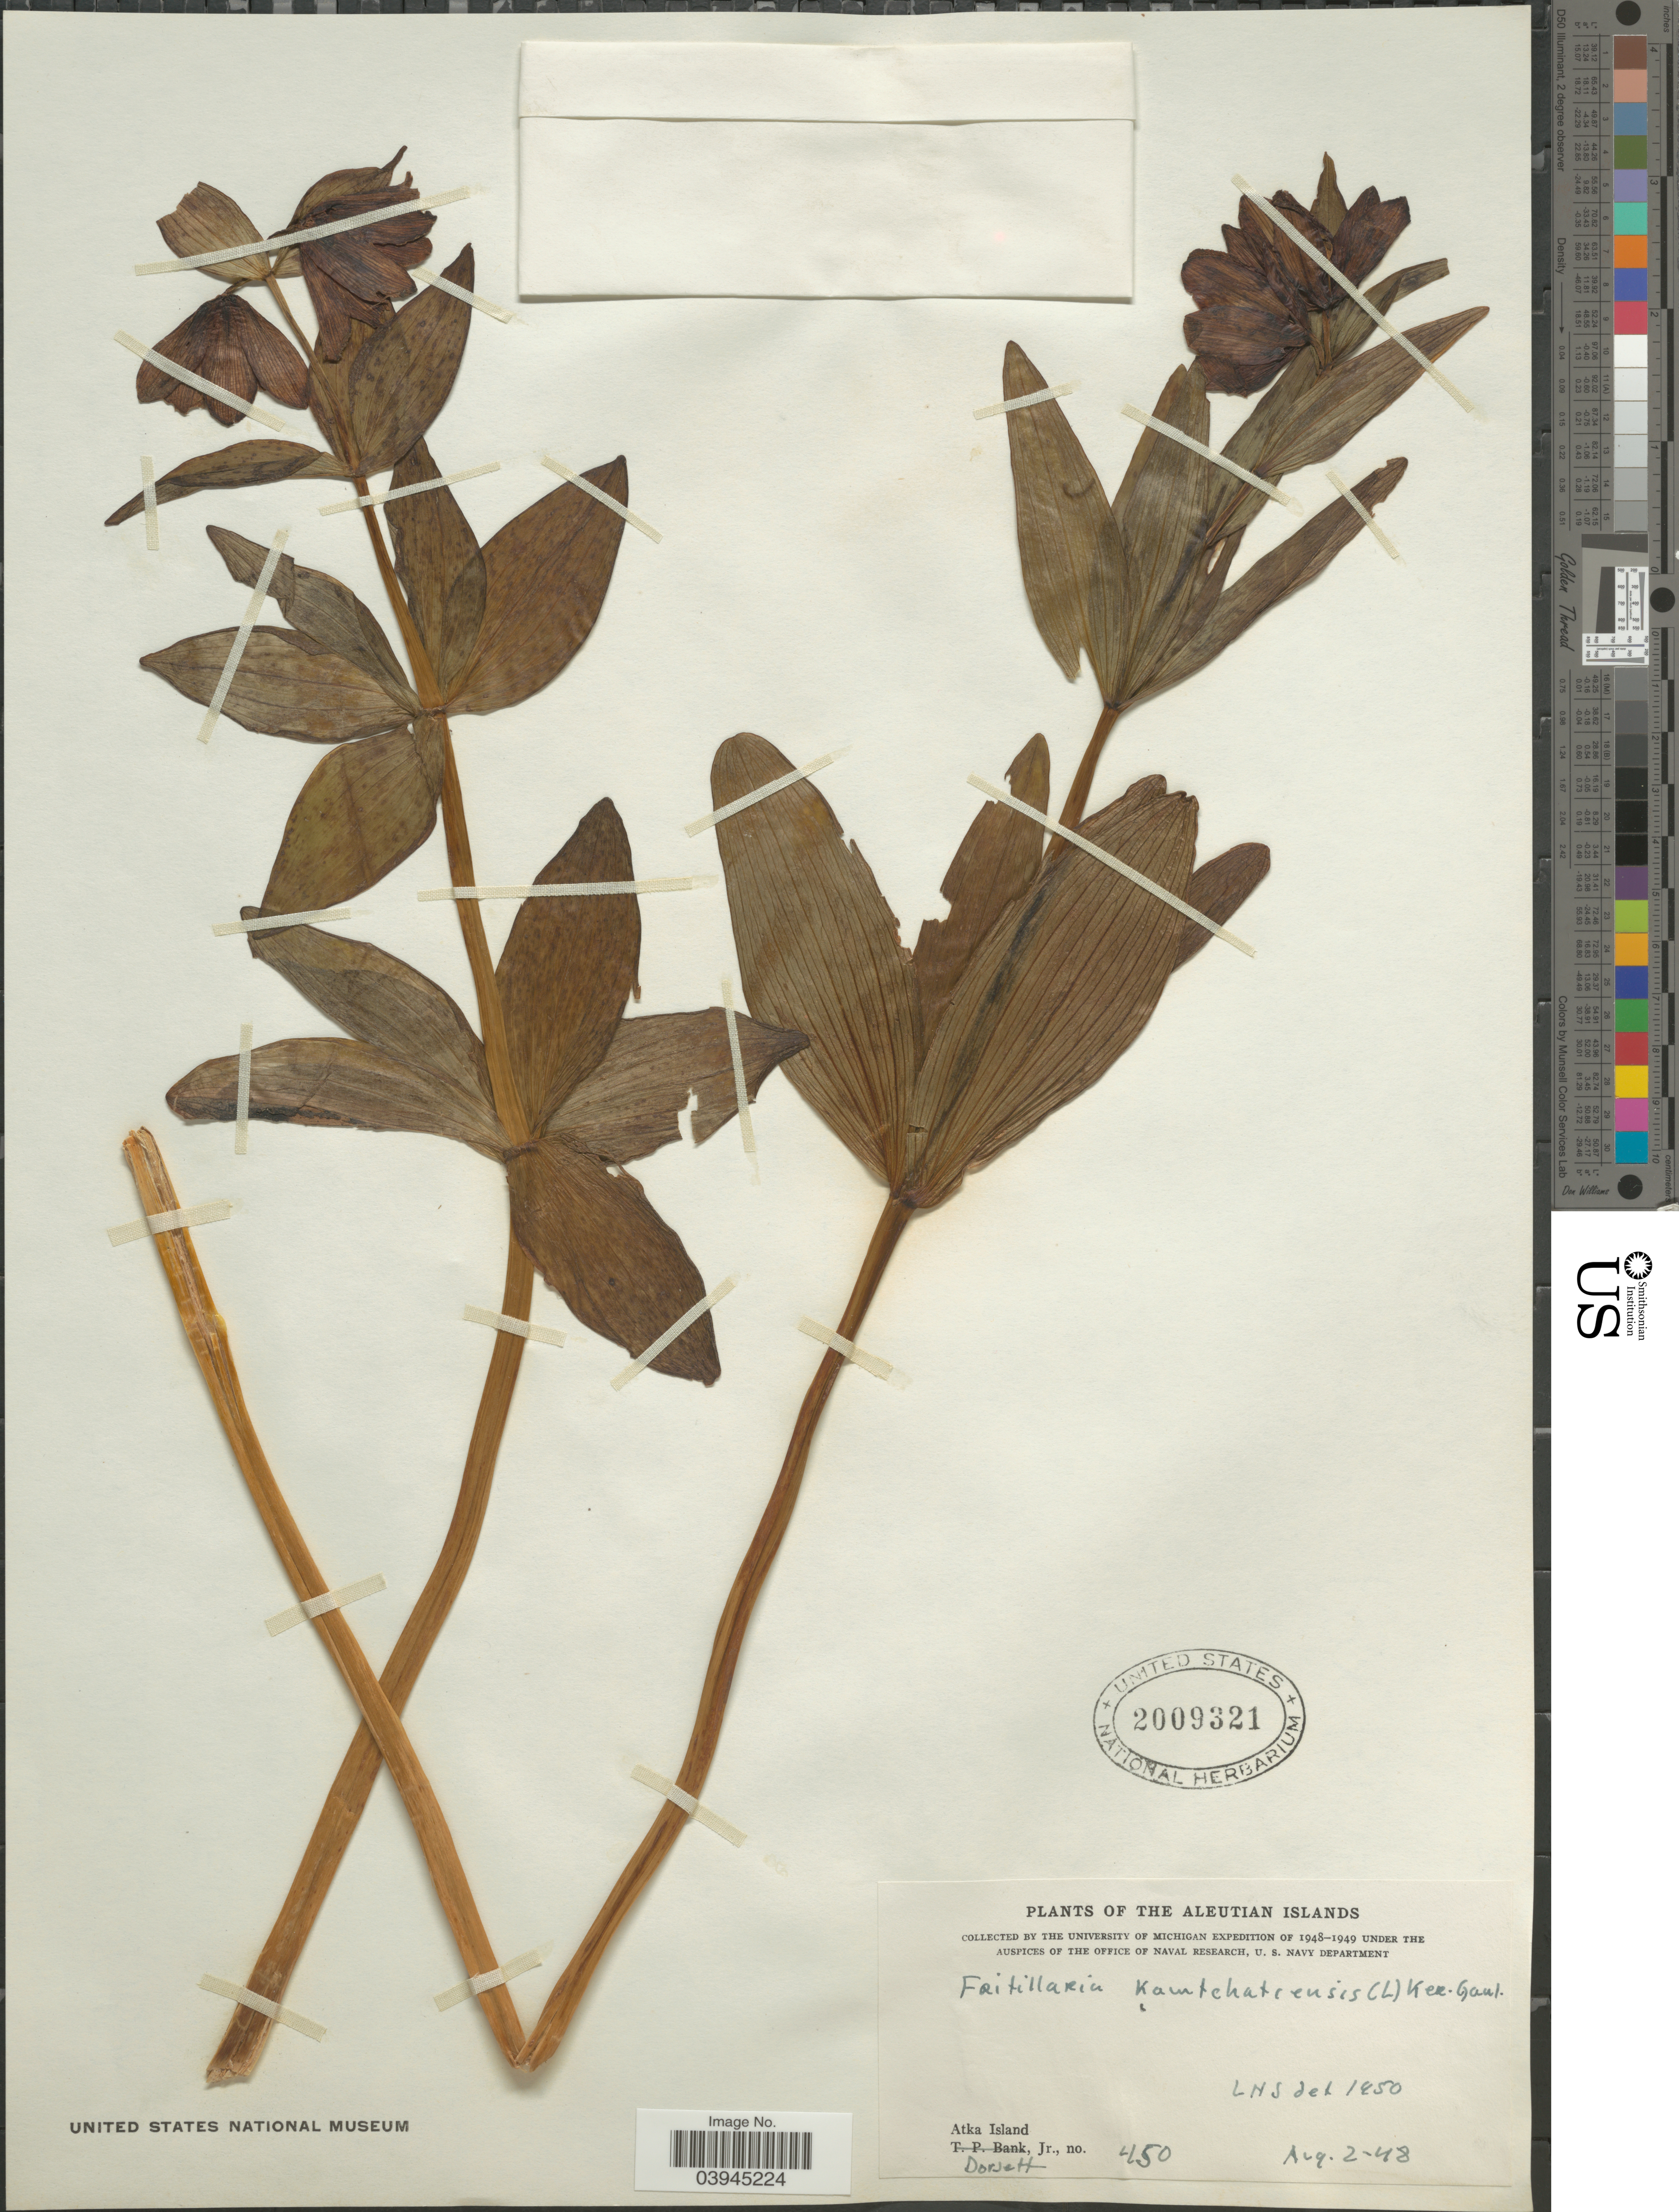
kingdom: Plantae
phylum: Tracheophyta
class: Liliopsida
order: Liliales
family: Liliaceae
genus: Fritillaria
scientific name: Fritillaria camschatcensis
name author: (L.) Ker Gawl.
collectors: -- Dorsett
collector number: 450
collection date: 1948-08-02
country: United States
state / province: Alaska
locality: Aleutian Islands. Atka Island.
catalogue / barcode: US 2009321